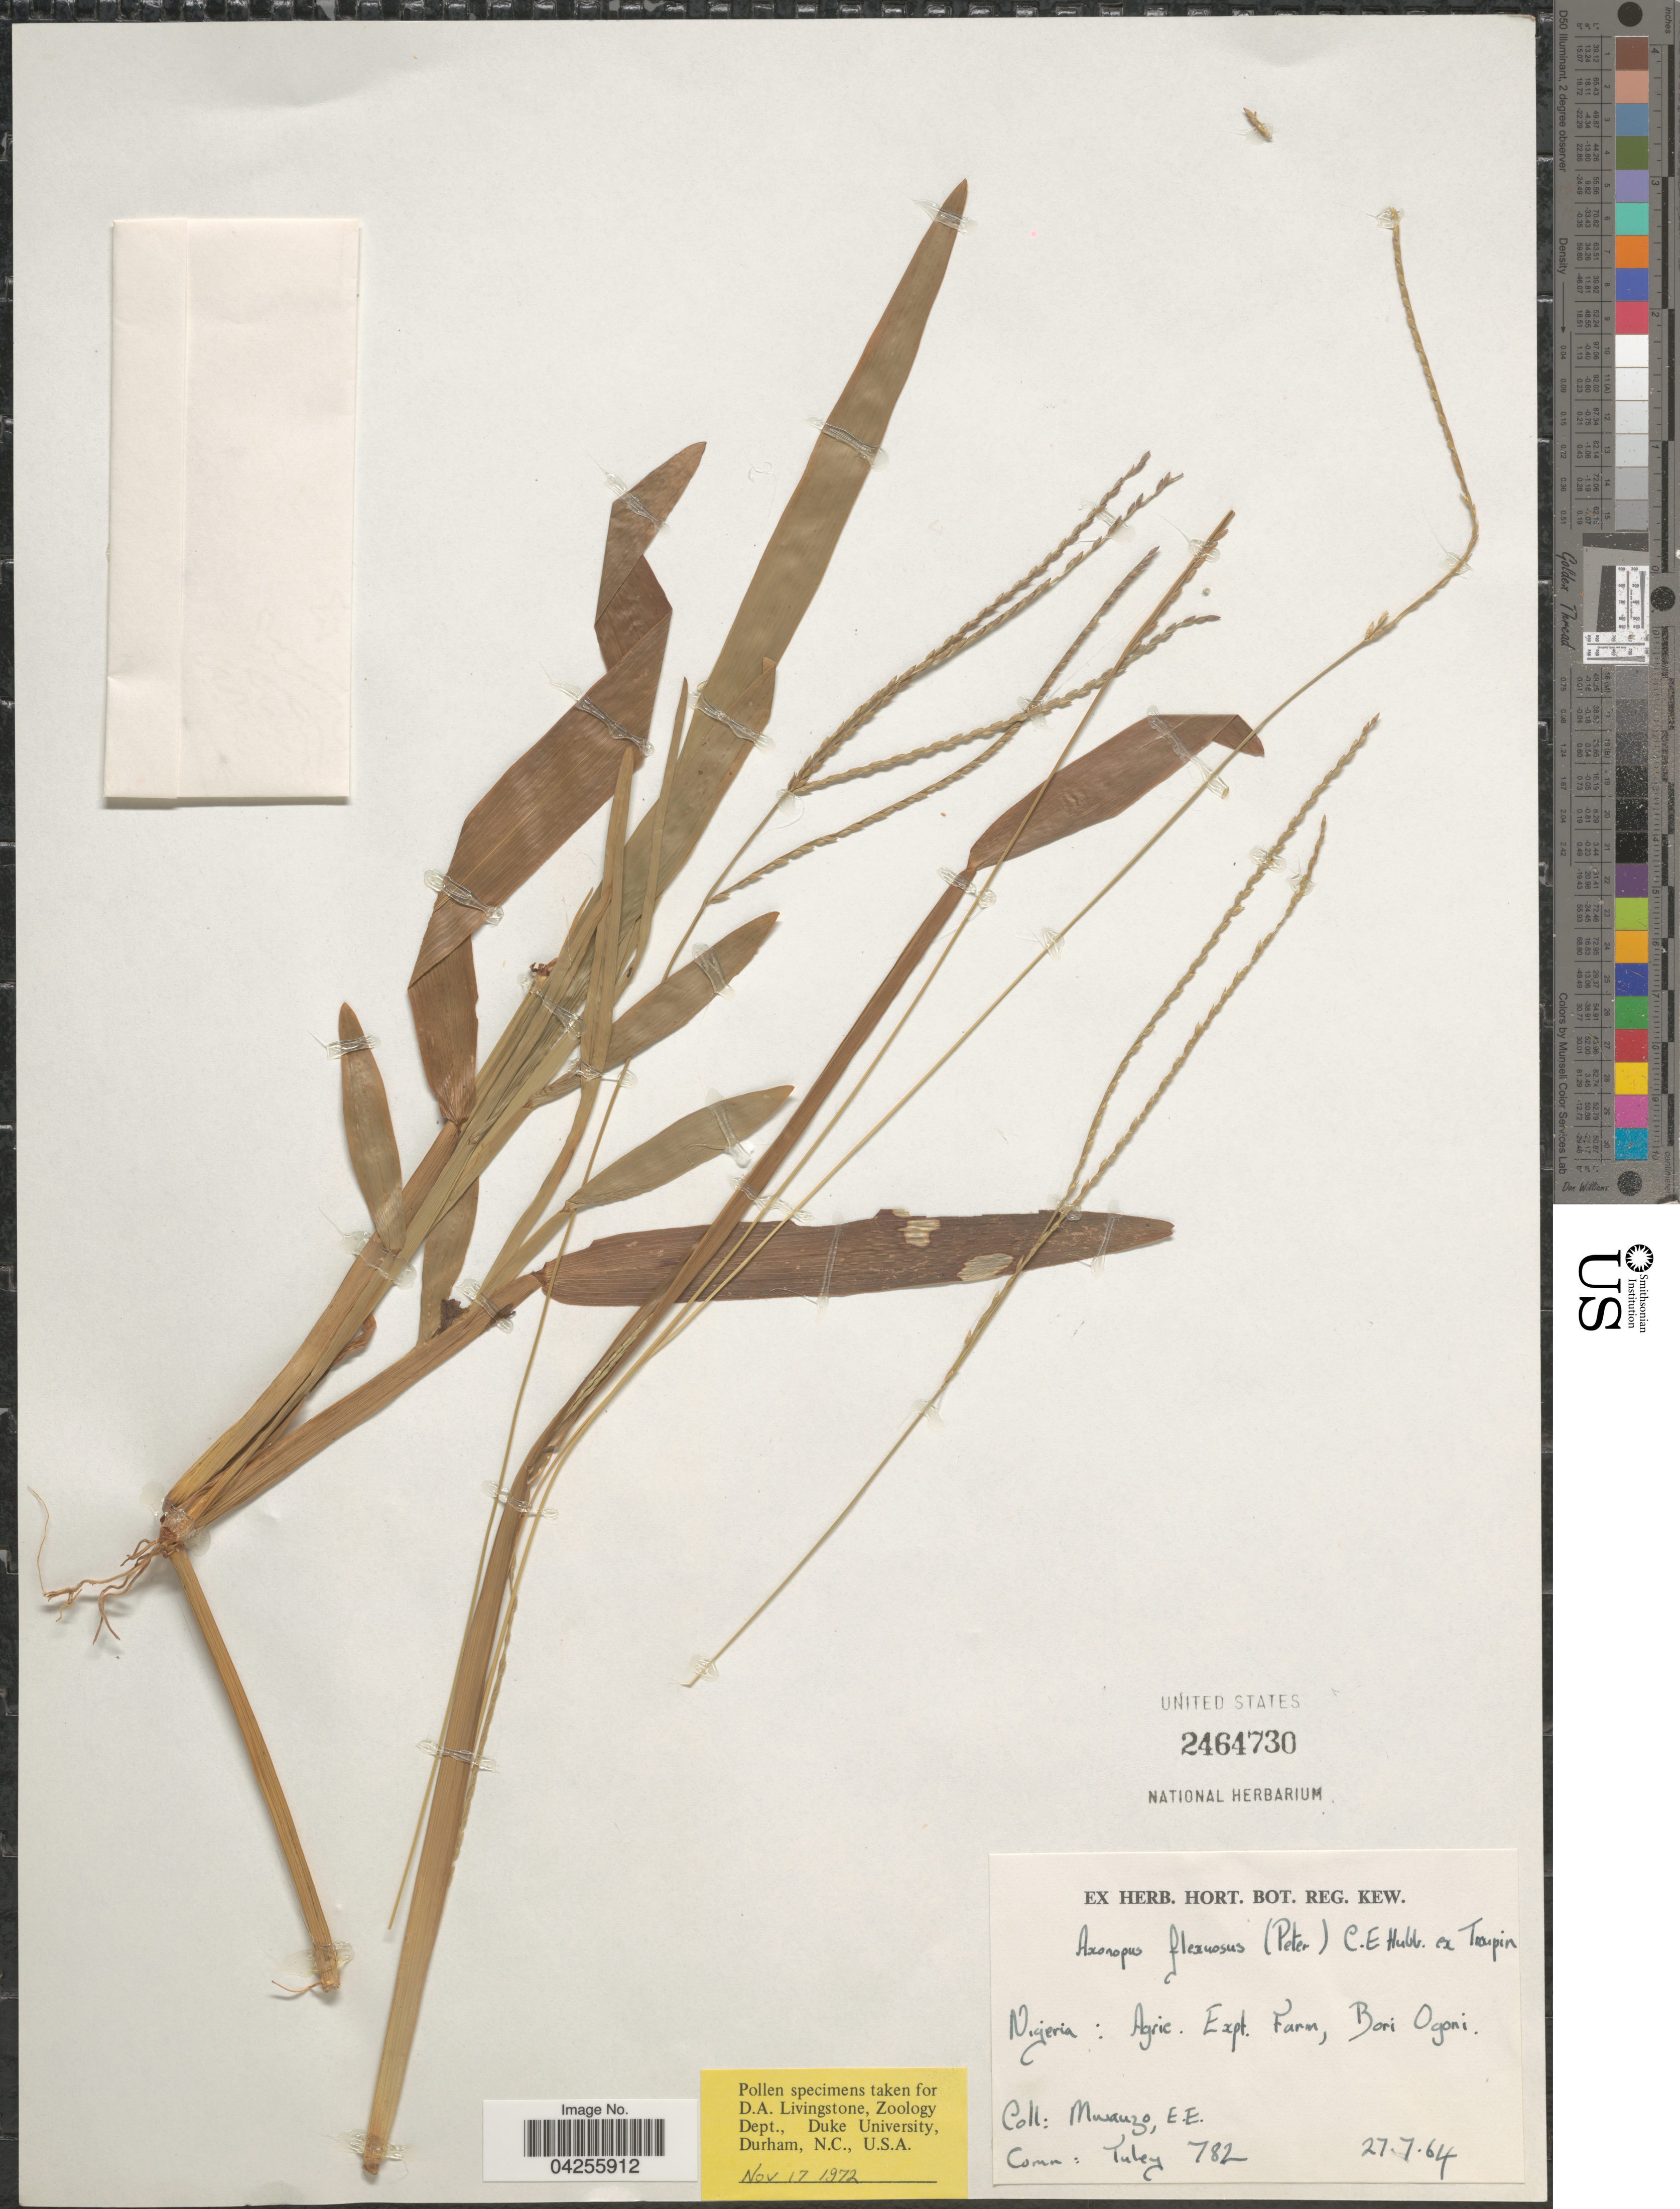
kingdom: Plantae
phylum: Tracheophyta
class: Liliopsida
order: Poales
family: Poaceae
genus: Axonopus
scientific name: Axonopus flexuosus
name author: (Peter) C. E. Hubb.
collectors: E. Mwauzo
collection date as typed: Transcribed d/m/y: 27/7/64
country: Nigeria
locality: Agric. Expt. Farm, Bori Ogoni.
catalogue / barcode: US 2464730